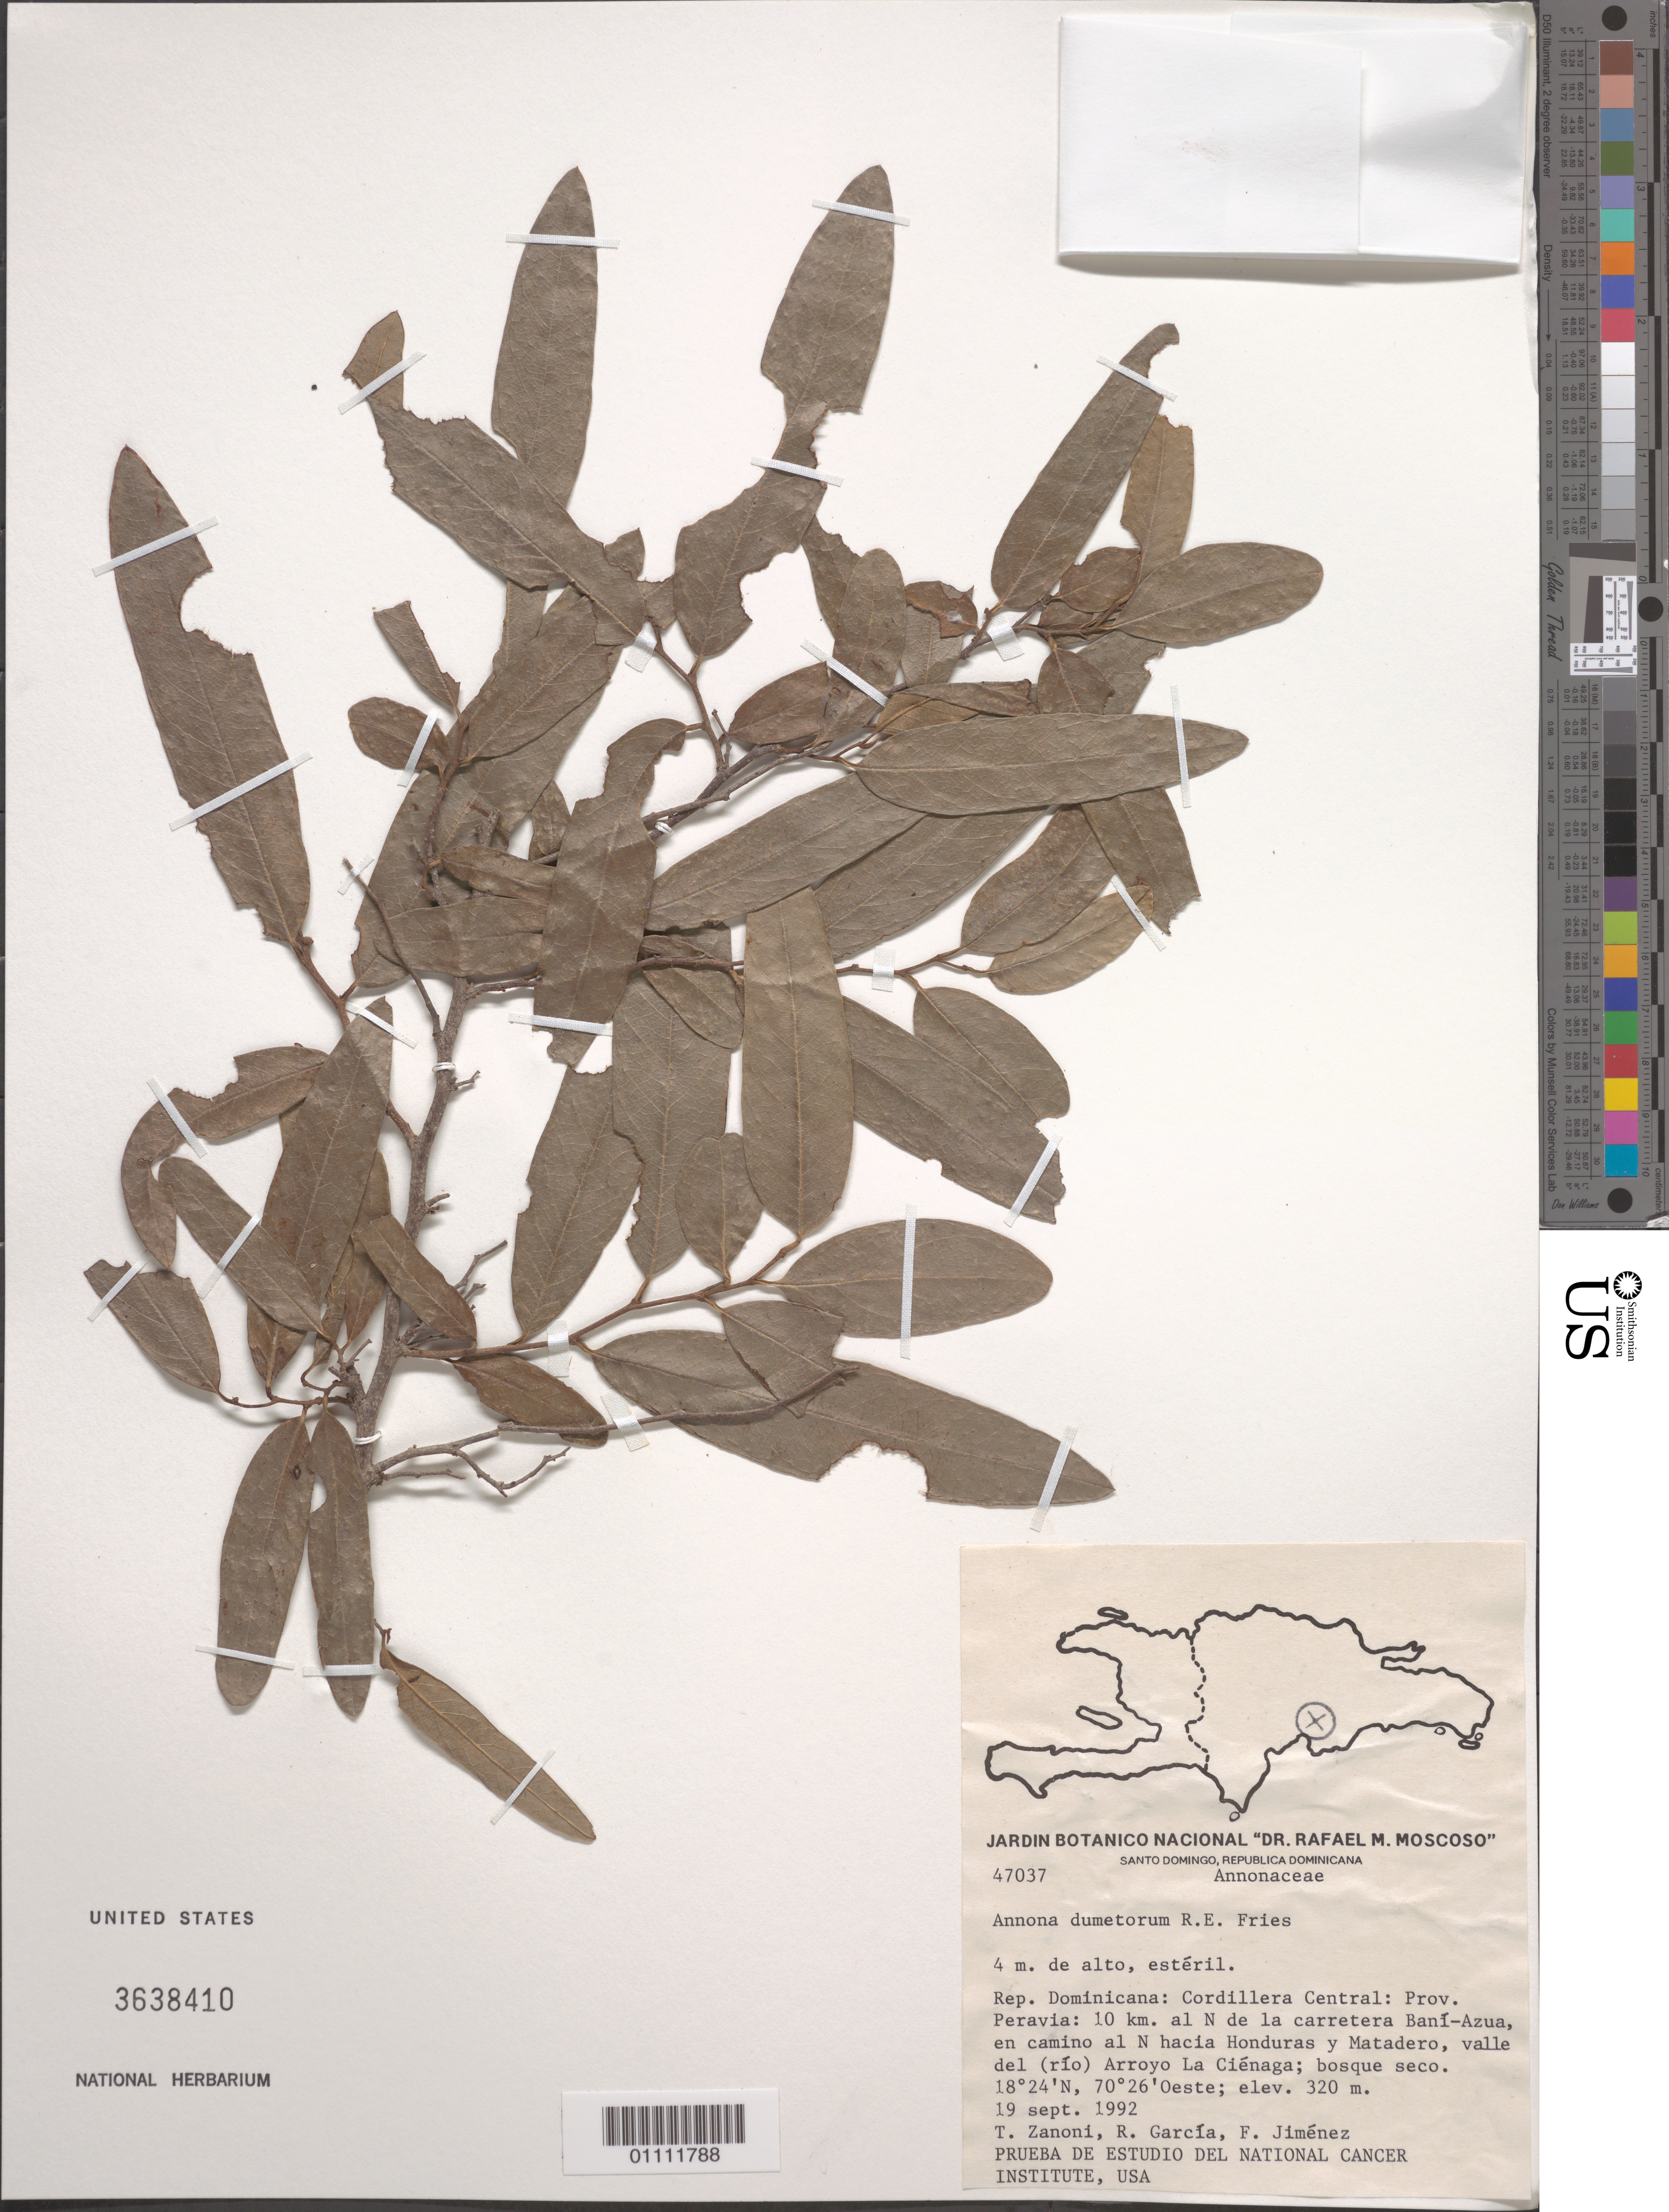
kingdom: Plantae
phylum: Tracheophyta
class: Magnoliopsida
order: Magnoliales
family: Annonaceae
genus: Annona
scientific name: Annona dumetorum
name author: R.E. Fr.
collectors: T. A. Zanoni, R. G. García & F. Jiménez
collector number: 47037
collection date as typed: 19 Sep 1992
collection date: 1992-09-19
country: Dominican Republic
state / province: Peravia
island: Hispaniola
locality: Cordillera Central, 10 km al N de la carretera Baní-Azua, en camino al N hacia Honduras y Matadero, valle del (río) Arroyo La Ciénaga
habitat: Bosque seco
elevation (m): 320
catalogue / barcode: US 3638410